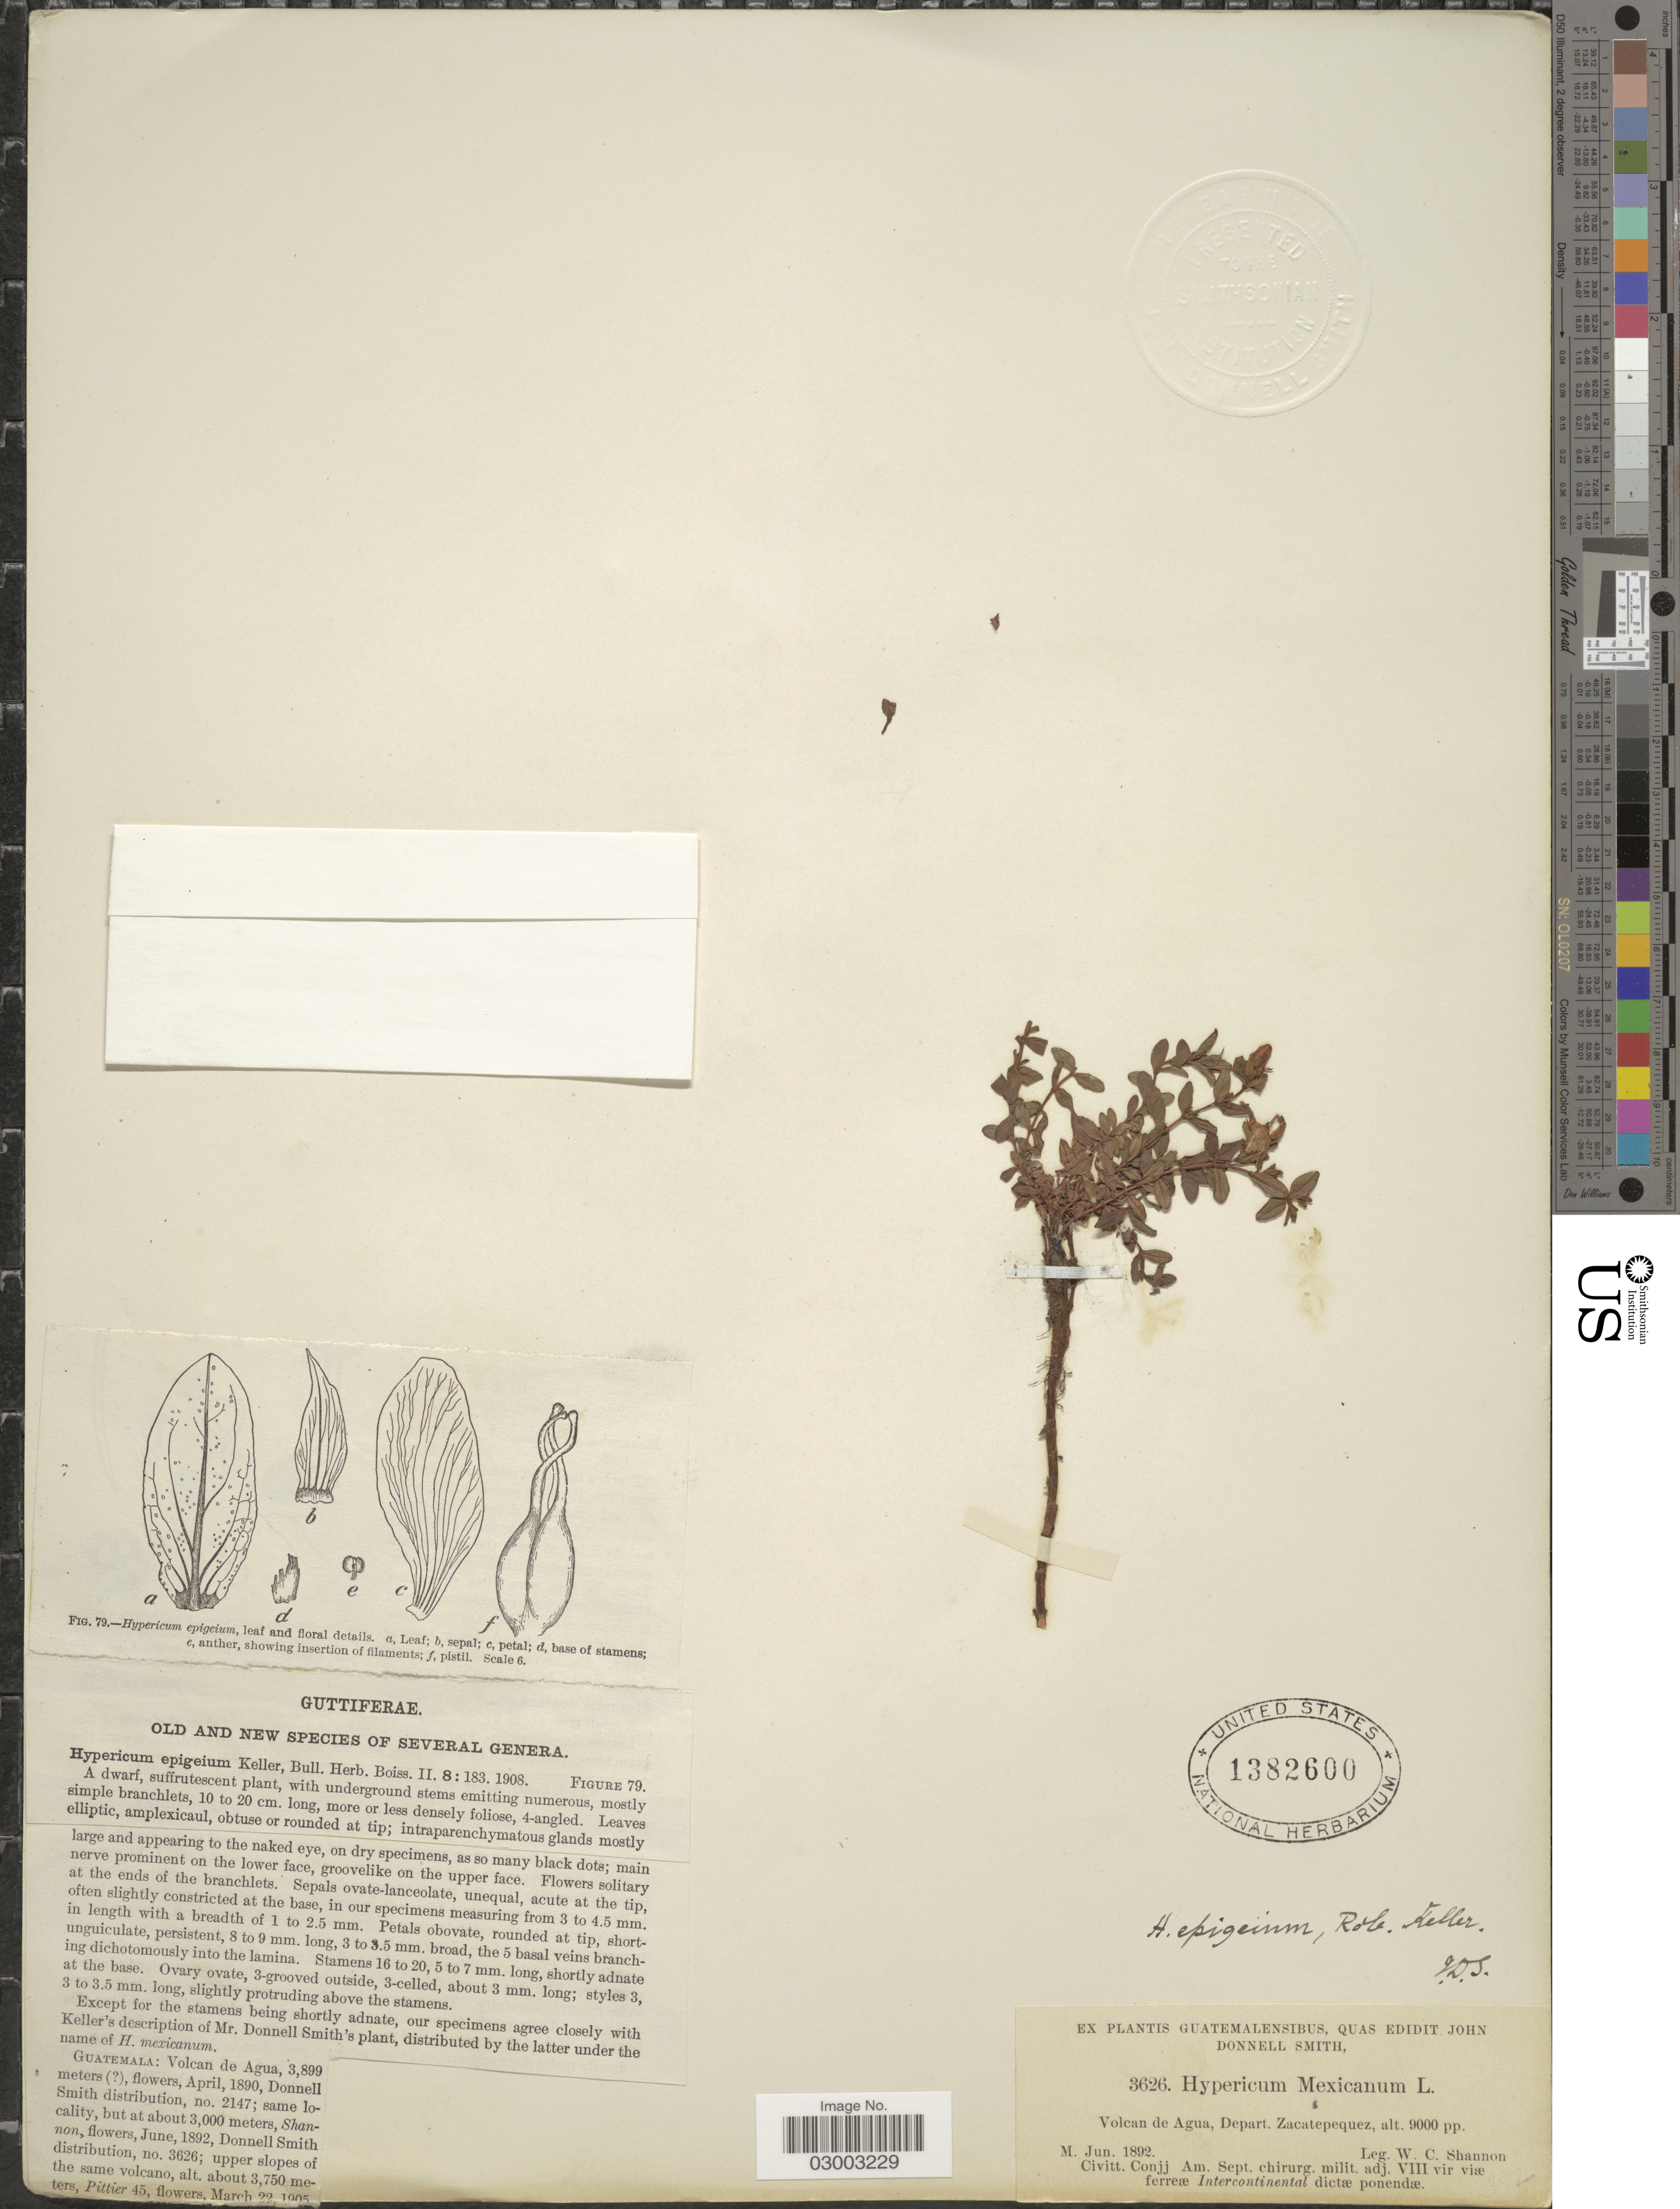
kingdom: Plantae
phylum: Tracheophyta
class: Magnoliopsida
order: Malpighiales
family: Hypericaceae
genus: Hypericum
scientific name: Hypericum mexicanum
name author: L.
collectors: W. C. Shannon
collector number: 3626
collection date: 1892-06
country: Guatemala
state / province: Sacatepéquez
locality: Volcan de Agua, Depart. Zacatepequez.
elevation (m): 2743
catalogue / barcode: US 1382600